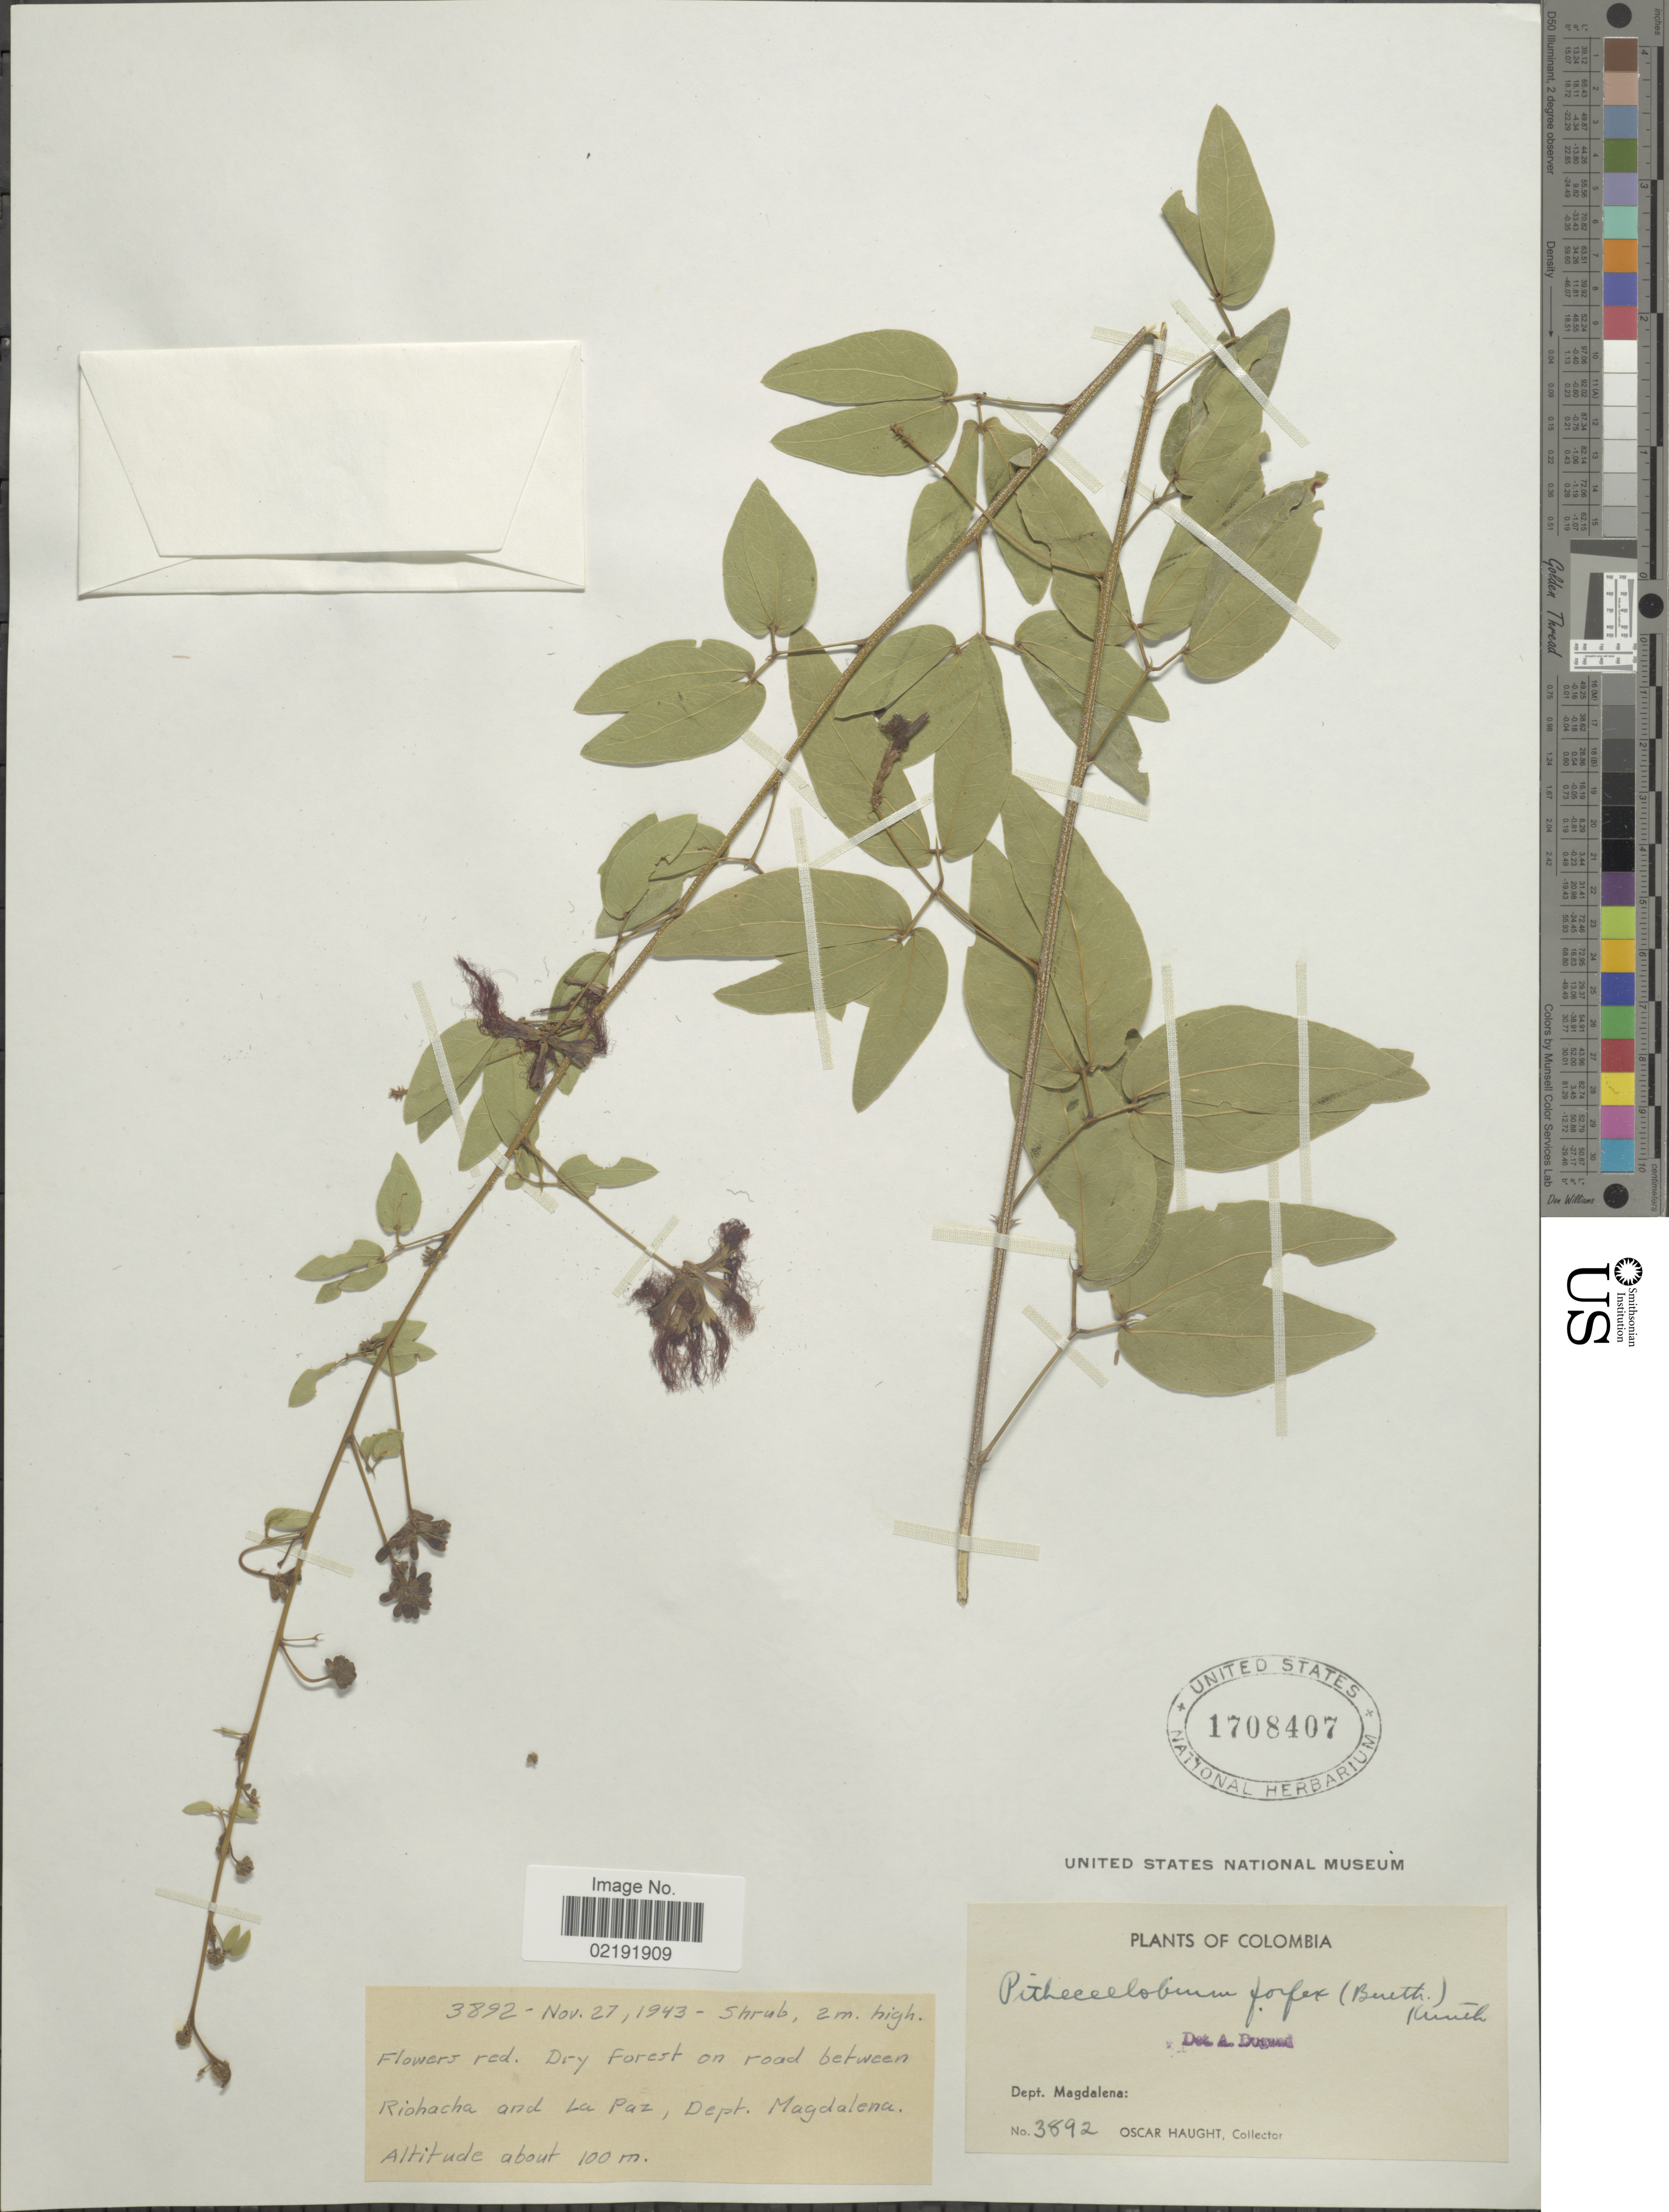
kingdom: Plantae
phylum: Tracheophyta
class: Magnoliopsida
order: Fabales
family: Fabaceae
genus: Pithecellobium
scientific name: Pithecellobium roseum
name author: (Vahl) Barneby & J.W. Grimes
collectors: O. L. Haught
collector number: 3892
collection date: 1943-11-27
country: Colombia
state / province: Magdalena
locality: Dry forest on road between Riohacha and La Paz, Dept. Magdalena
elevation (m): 100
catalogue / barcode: US 1708407